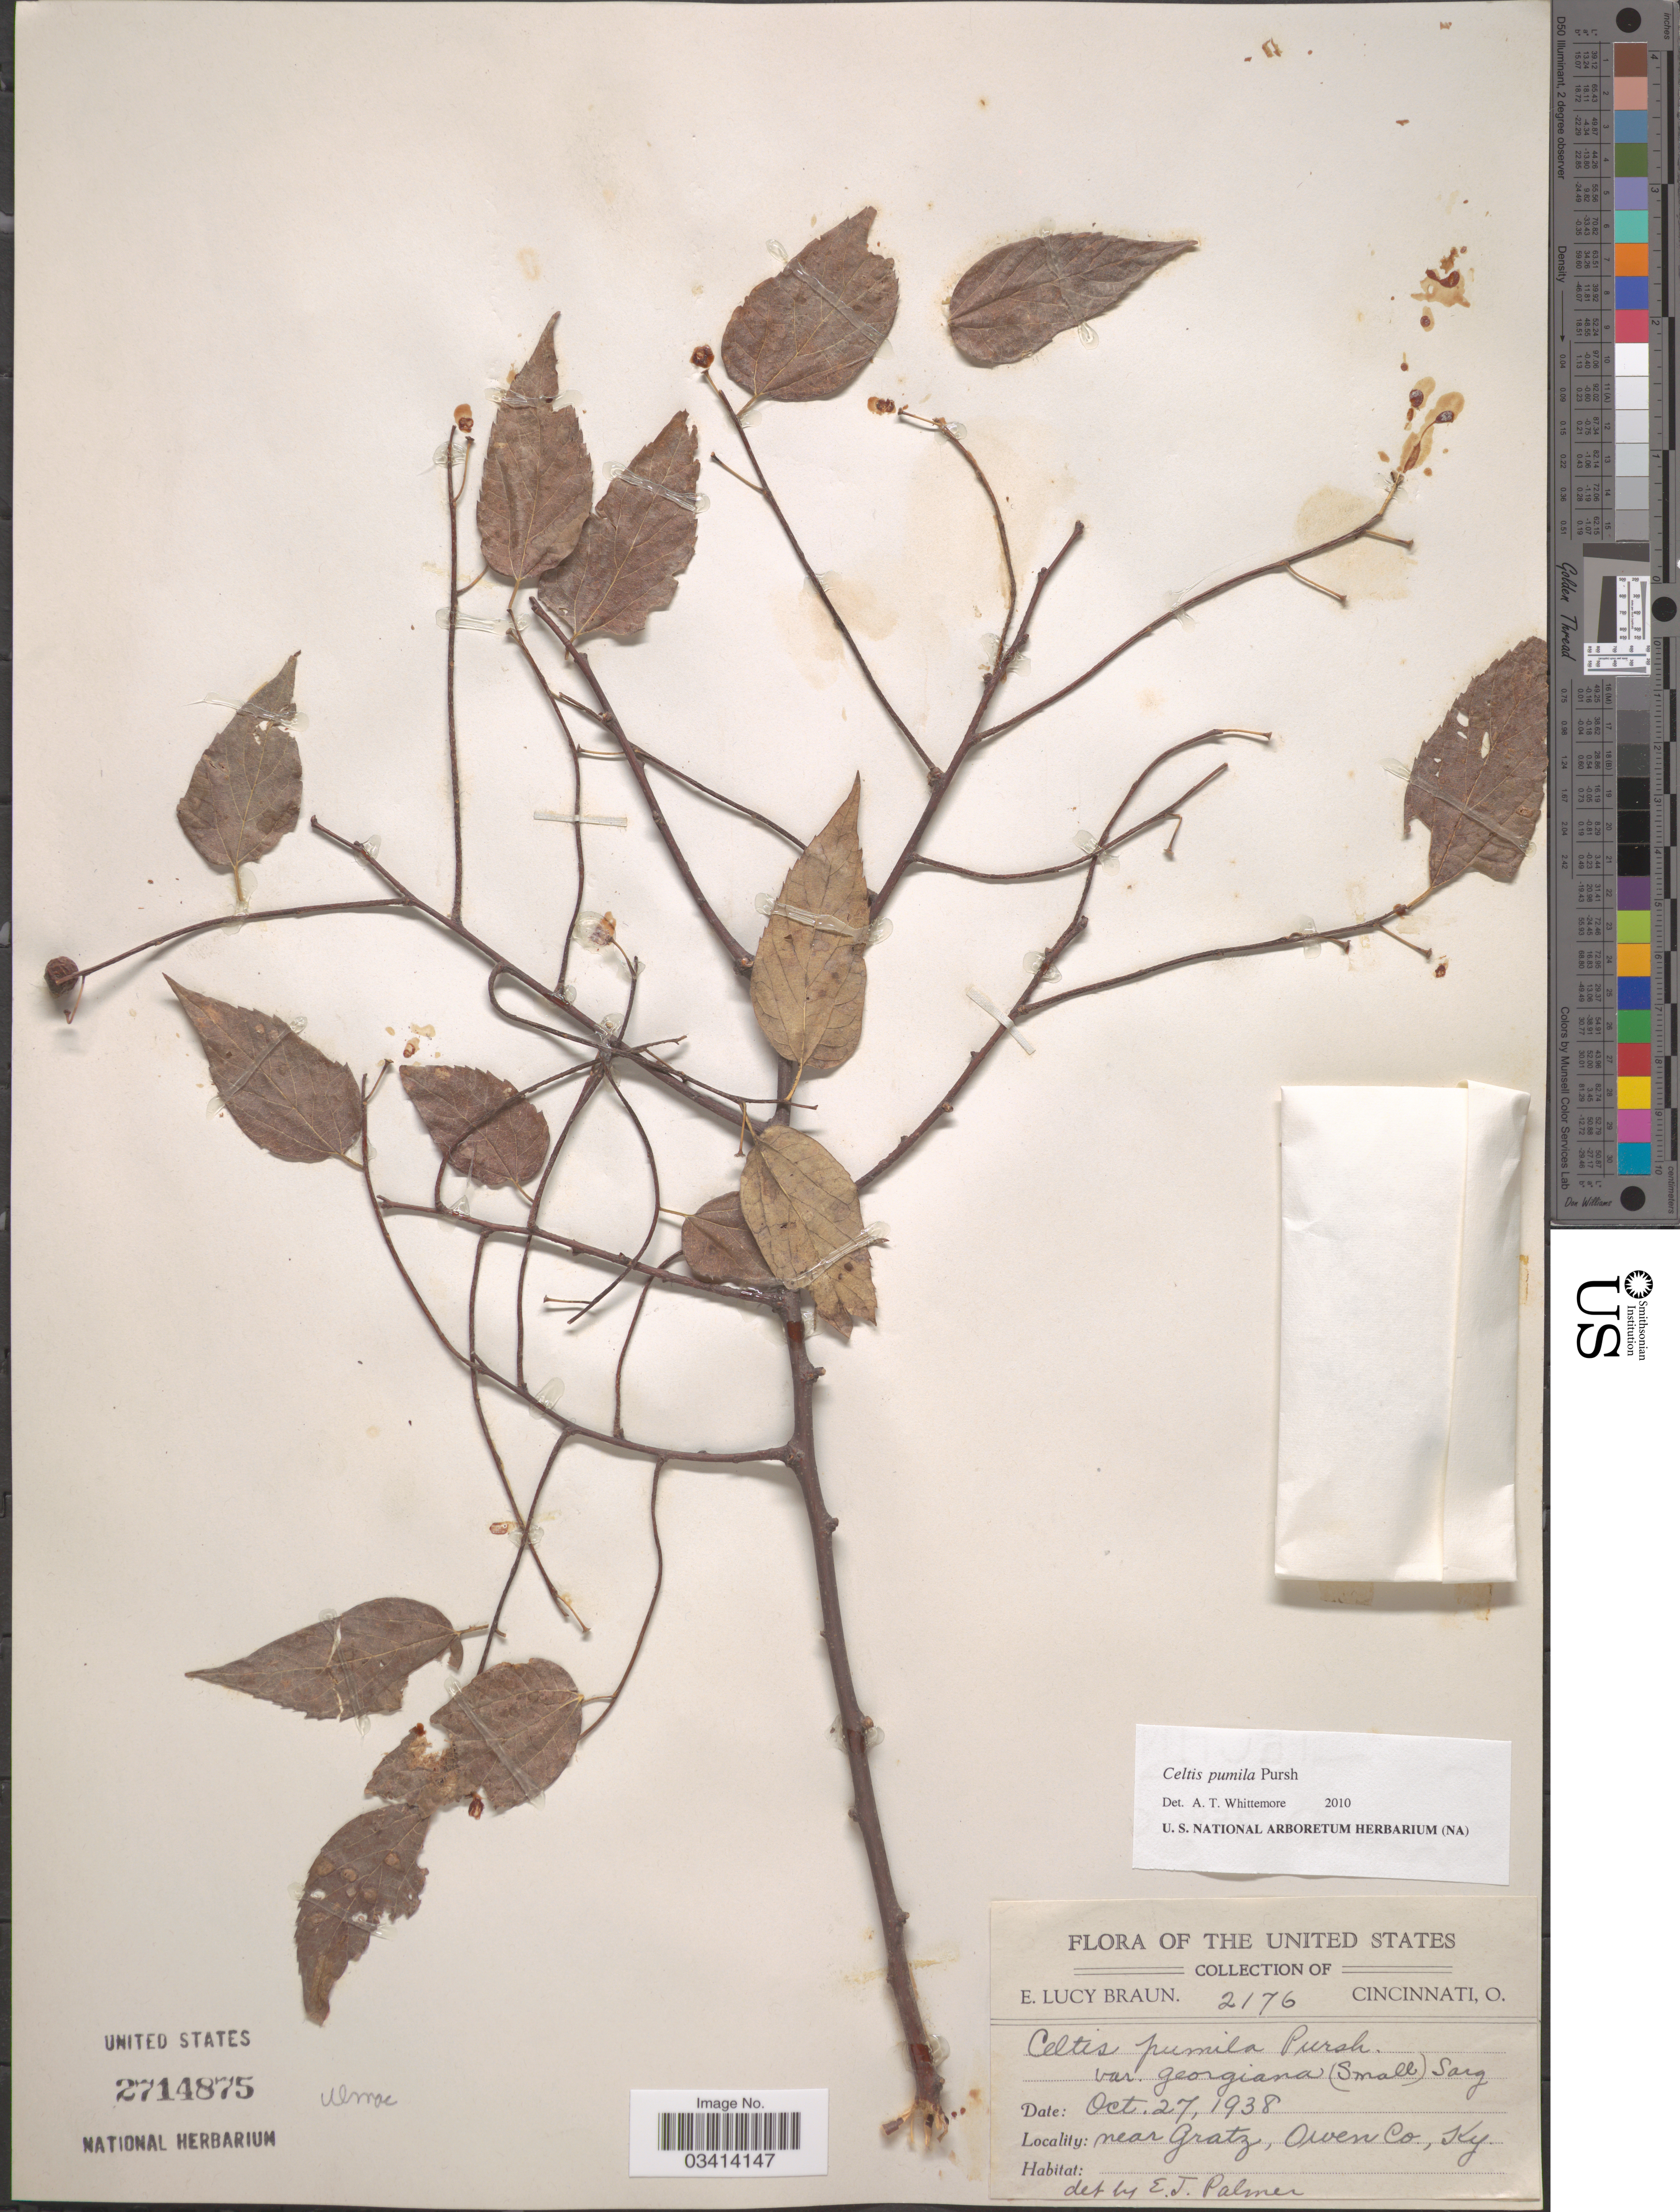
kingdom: Plantae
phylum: Tracheophyta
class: Magnoliopsida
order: Rosales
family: Cannabaceae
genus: Celtis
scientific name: Celtis pumila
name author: Pursh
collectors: E. L. Braun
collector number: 2176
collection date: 1938-10-27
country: United States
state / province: Kentucky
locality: Near Gratz, Owen Co.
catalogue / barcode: US 2714875